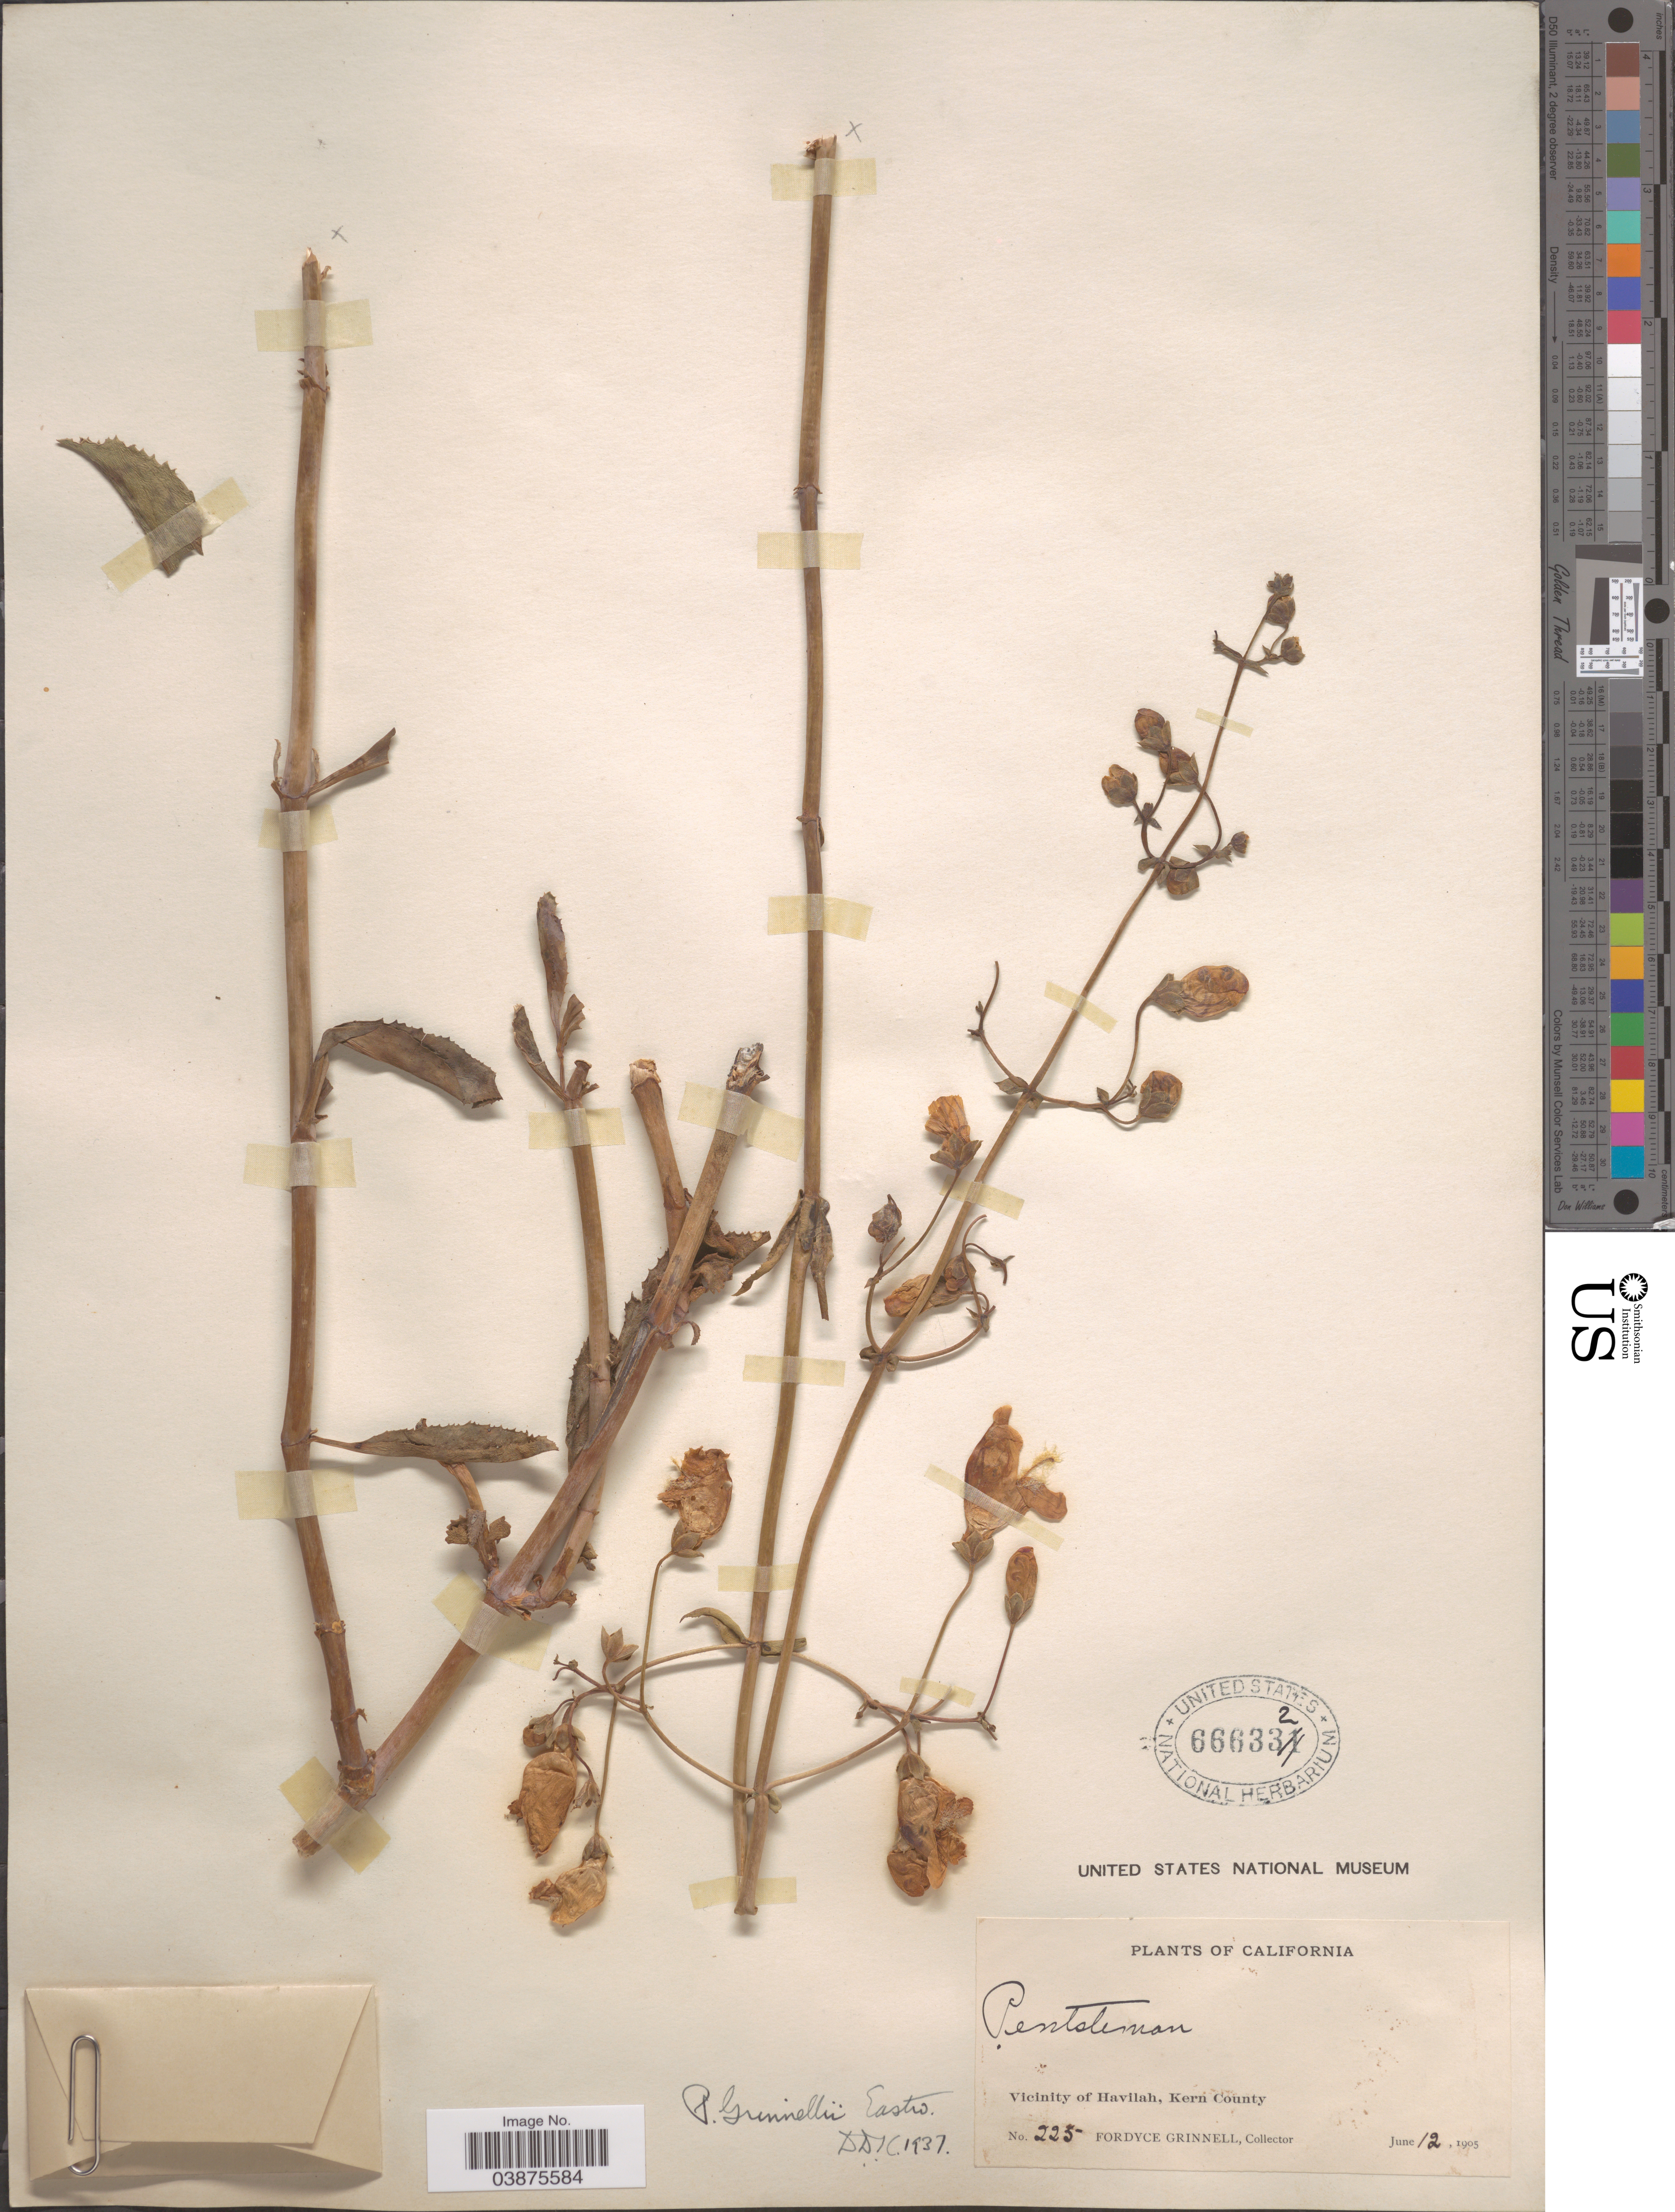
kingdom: Plantae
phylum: Tracheophyta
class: Magnoliopsida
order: Lamiales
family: Plantaginaceae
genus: Penstemon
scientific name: Penstemon grinnellii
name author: Eastw.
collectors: F. Grinnell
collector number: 225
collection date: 1905-06-12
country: United States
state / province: California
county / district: Kern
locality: Vicinity of Havilah, Kern County.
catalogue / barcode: US 666332